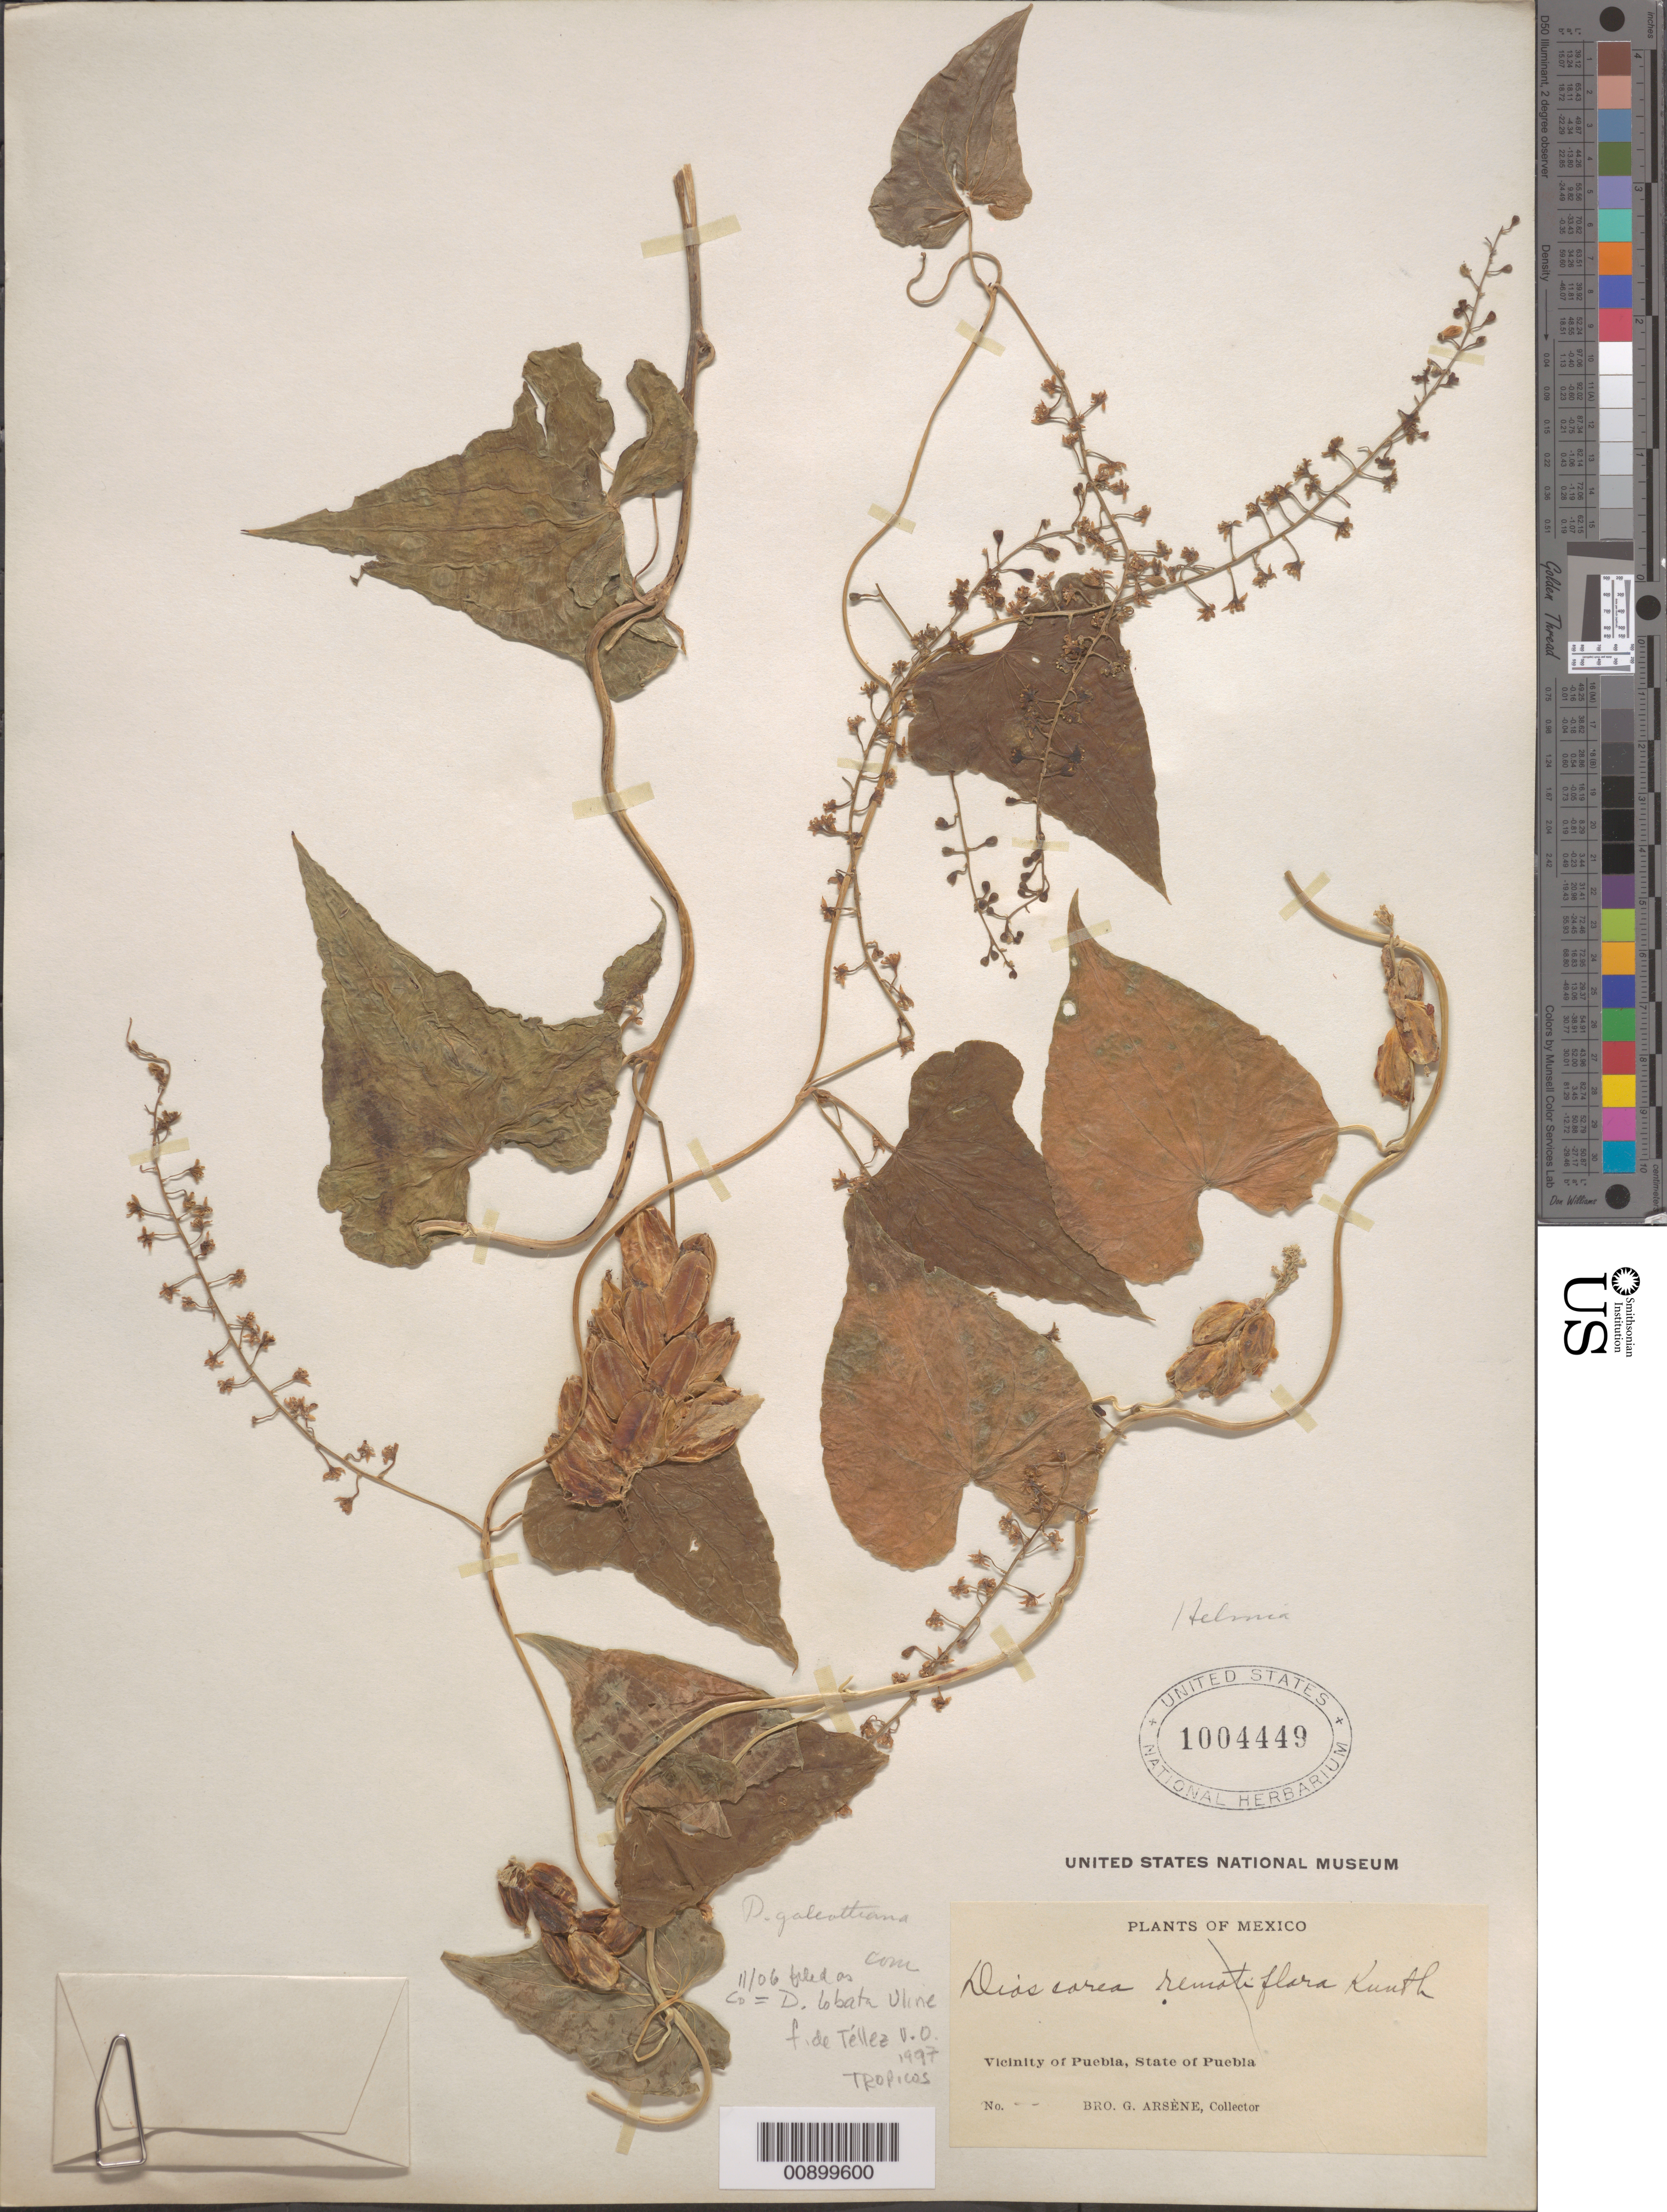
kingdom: Plantae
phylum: Tracheophyta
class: Liliopsida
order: Dioscoreales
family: Dioscoreaceae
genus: Dioscorea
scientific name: Dioscorea lobata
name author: Uline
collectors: Bro. G. Arsène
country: Mexico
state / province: Puebla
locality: Vicinity of Puebla, State of Puebla.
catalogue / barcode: US 1004449